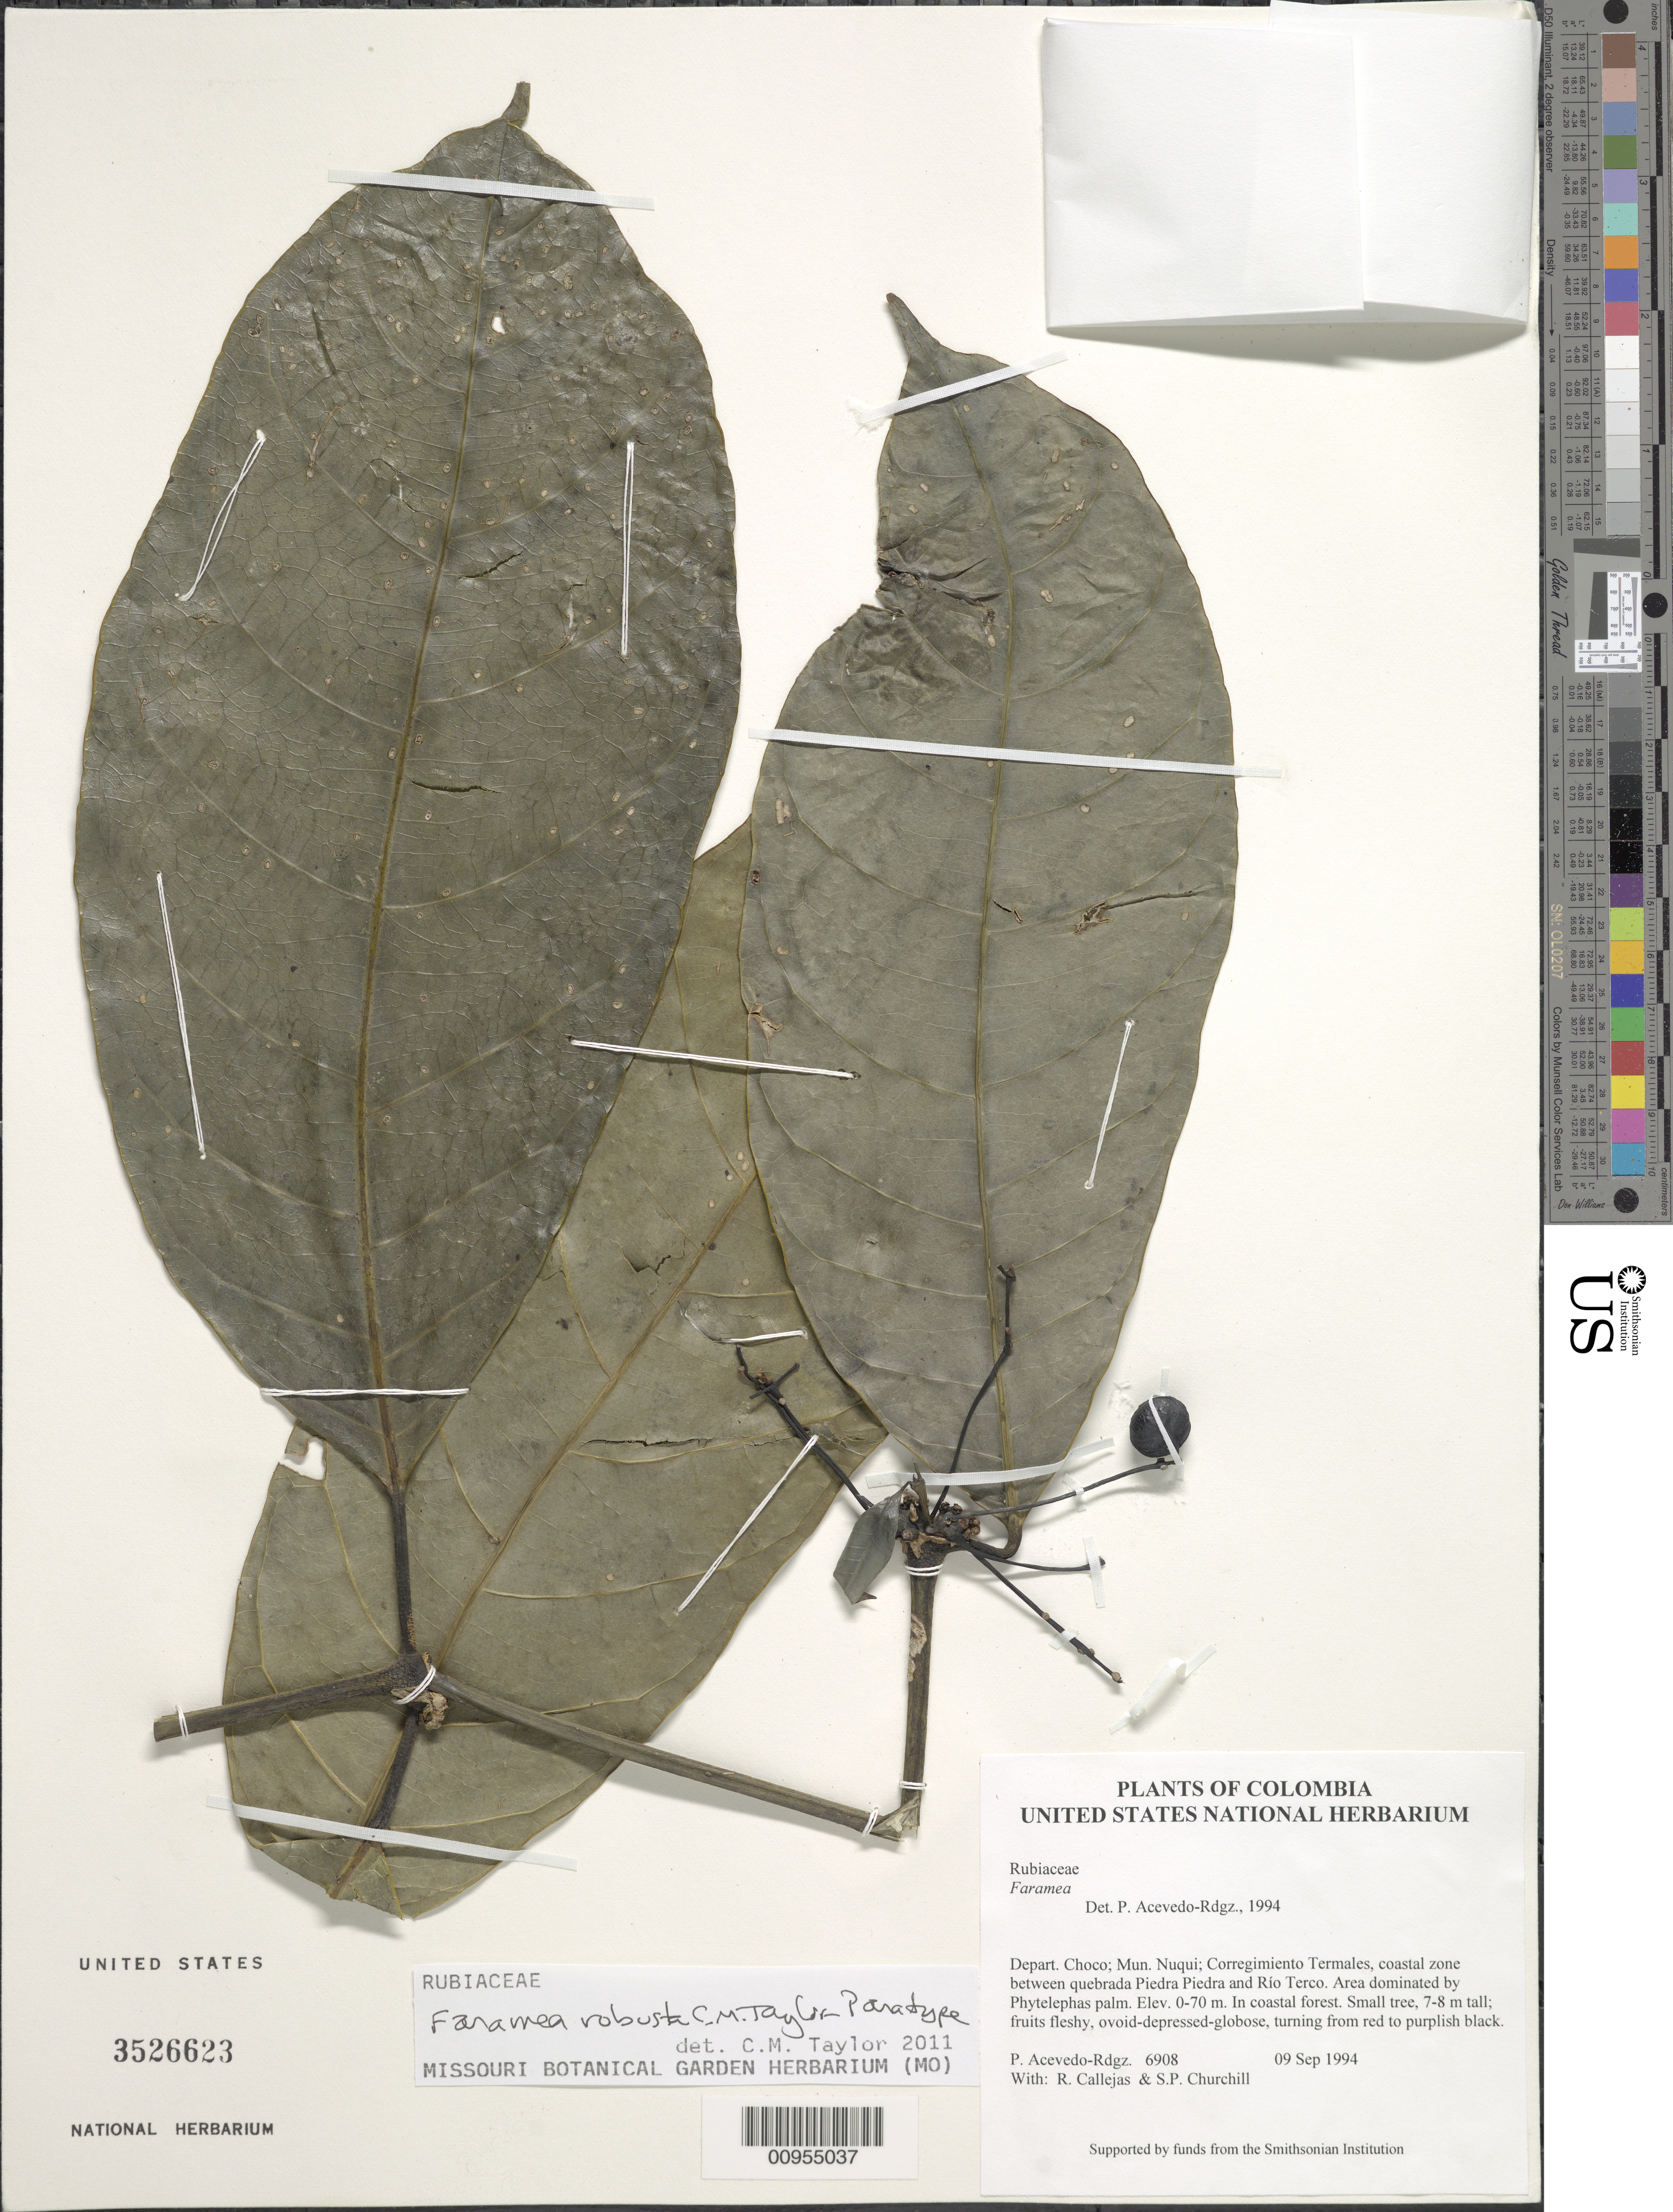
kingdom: Plantae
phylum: Tracheophyta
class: Magnoliopsida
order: Gentianales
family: Rubiaceae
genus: Faramea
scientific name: Faramea robusta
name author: C.M. Taylor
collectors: P. Acevedo-Rodr., R. Callejas & S. Churchill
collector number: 6908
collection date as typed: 09 Sep 1994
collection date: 1994-09-09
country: Colombia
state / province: Chocó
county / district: Nuqui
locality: Corregimiento Termales, coastal zone between quebrada Piedra Piedra and Río Terco. Area dominated by Phytelephas palm.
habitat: In coastal forest.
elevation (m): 0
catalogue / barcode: US 3526623